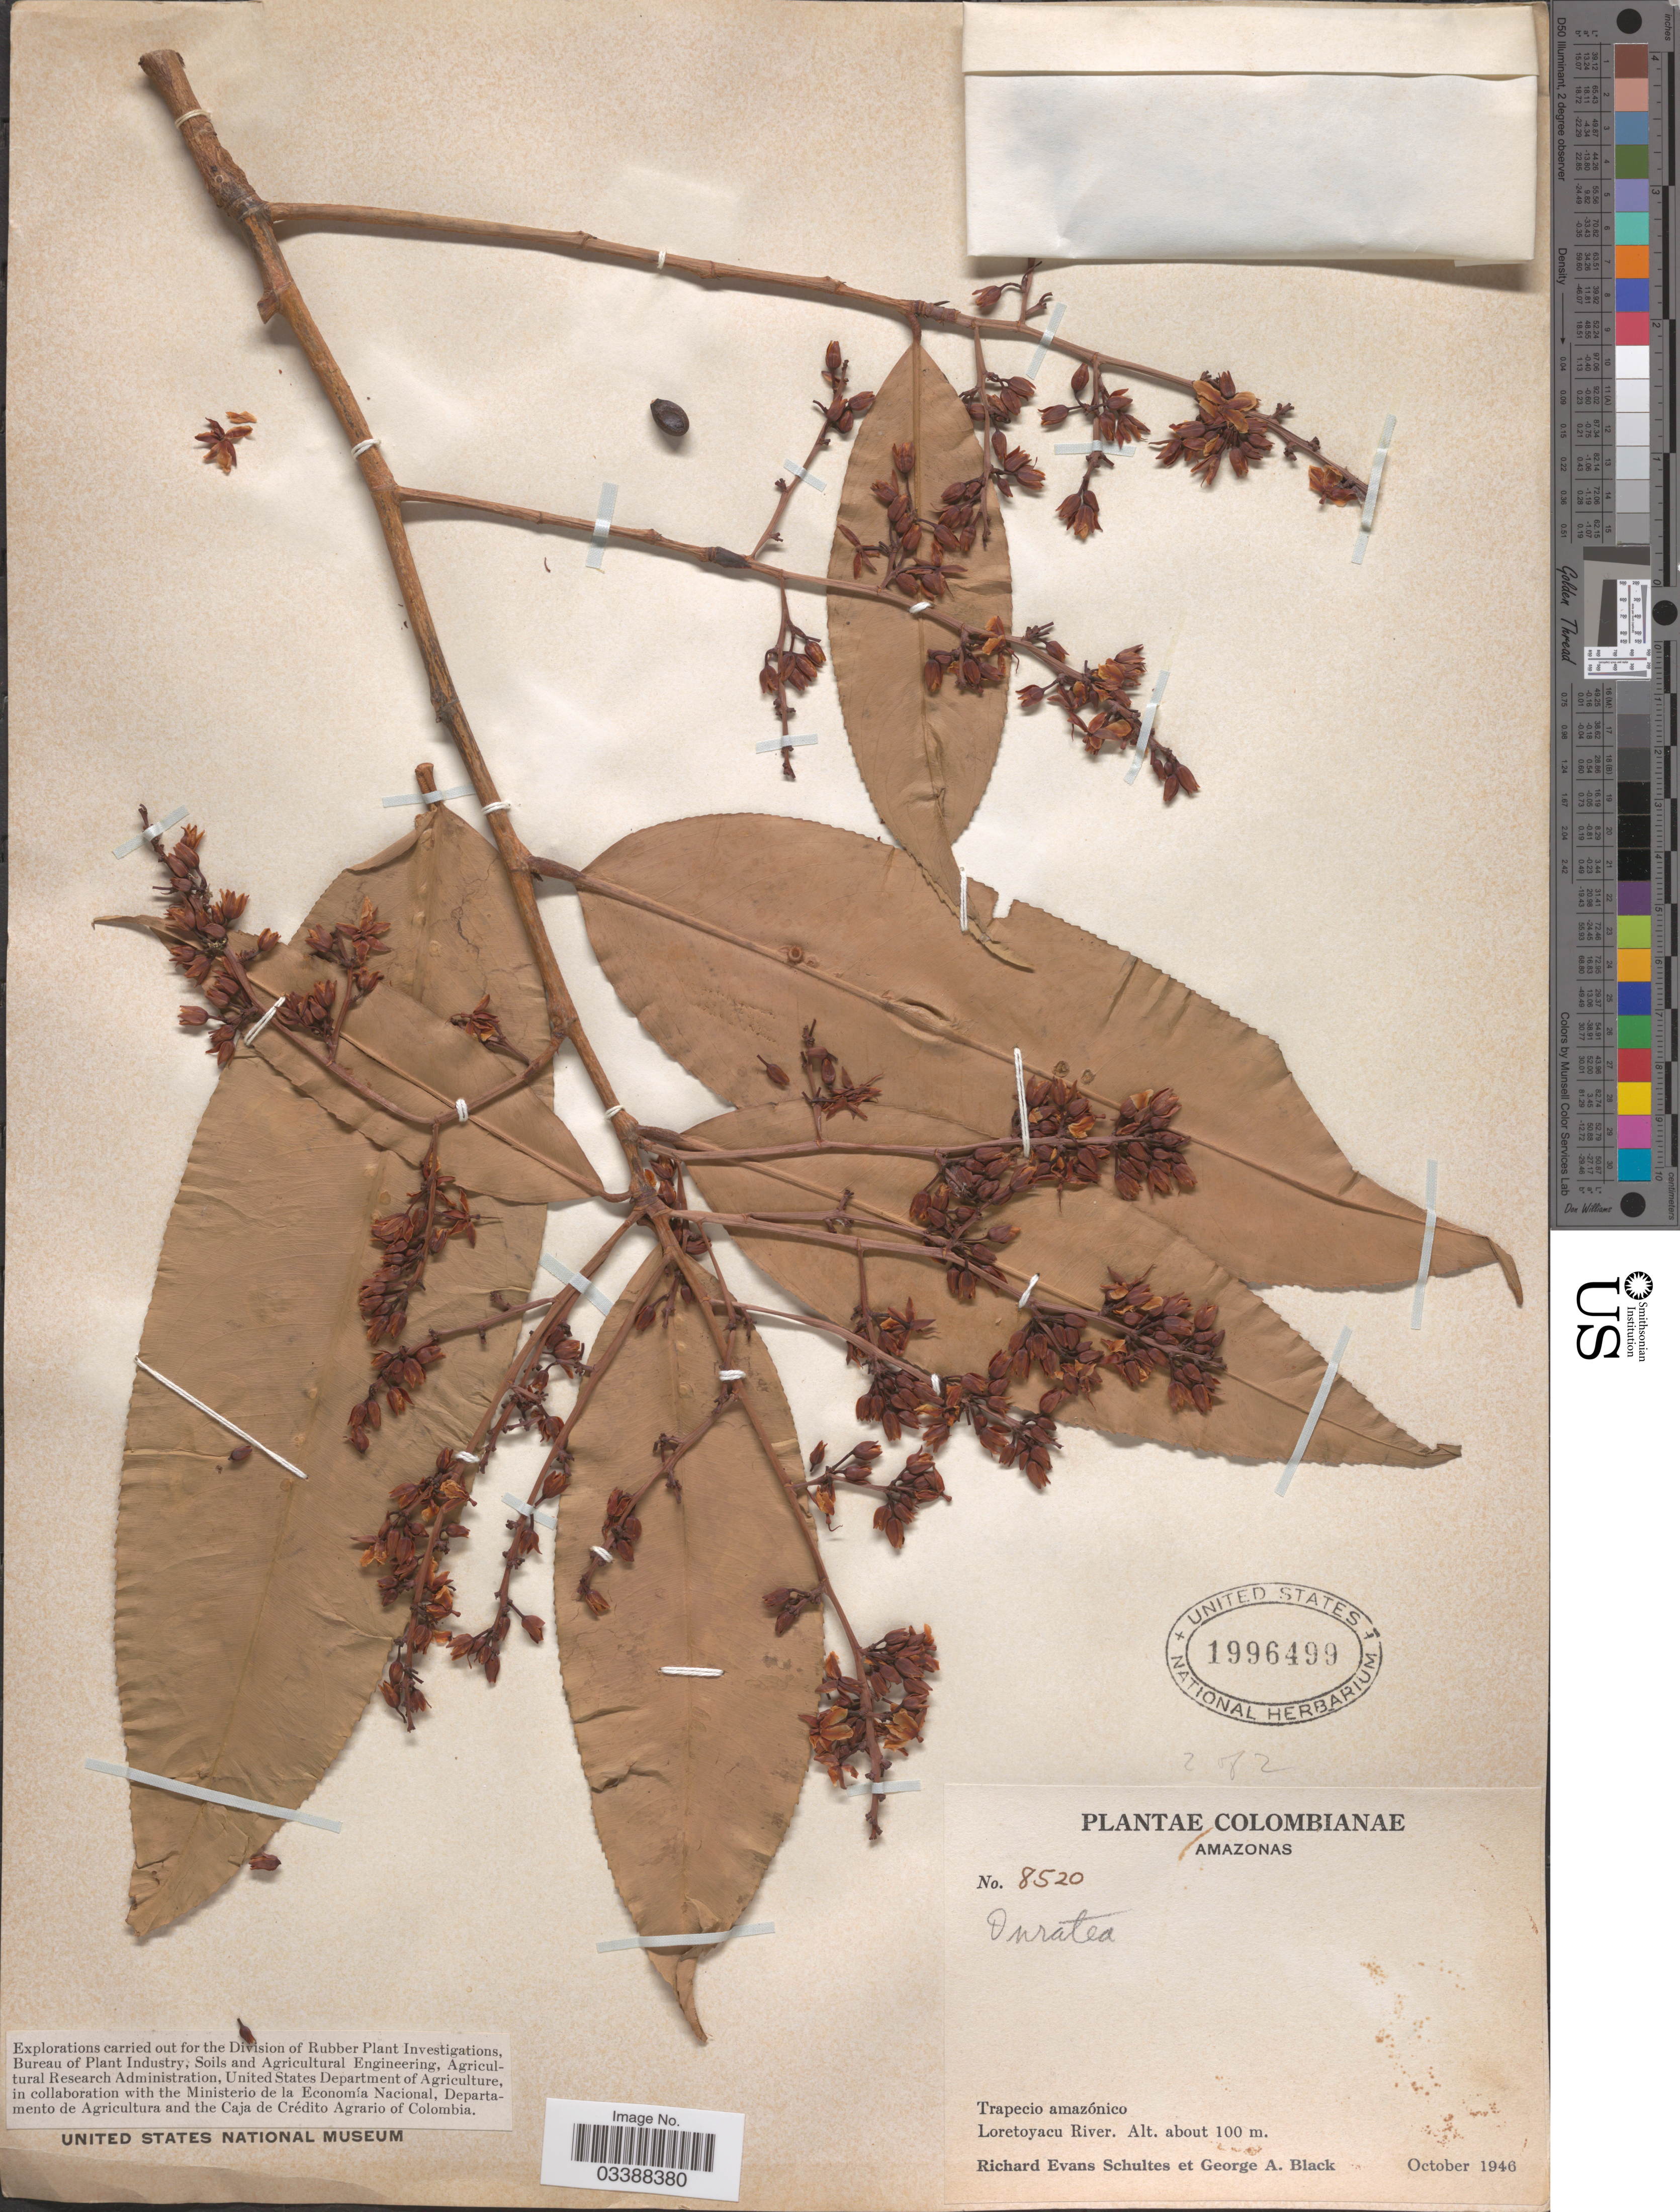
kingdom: Plantae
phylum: Tracheophyta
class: Magnoliopsida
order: Malpighiales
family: Ochnaceae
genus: Ouratea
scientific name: Ouratea sp.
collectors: R. E. Schultes & G. A. Black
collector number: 8520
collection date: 1946-10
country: Colombia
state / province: Amazônas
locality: Trapecio amazónico. Loretoyacu River.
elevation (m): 100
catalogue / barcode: US 1996499